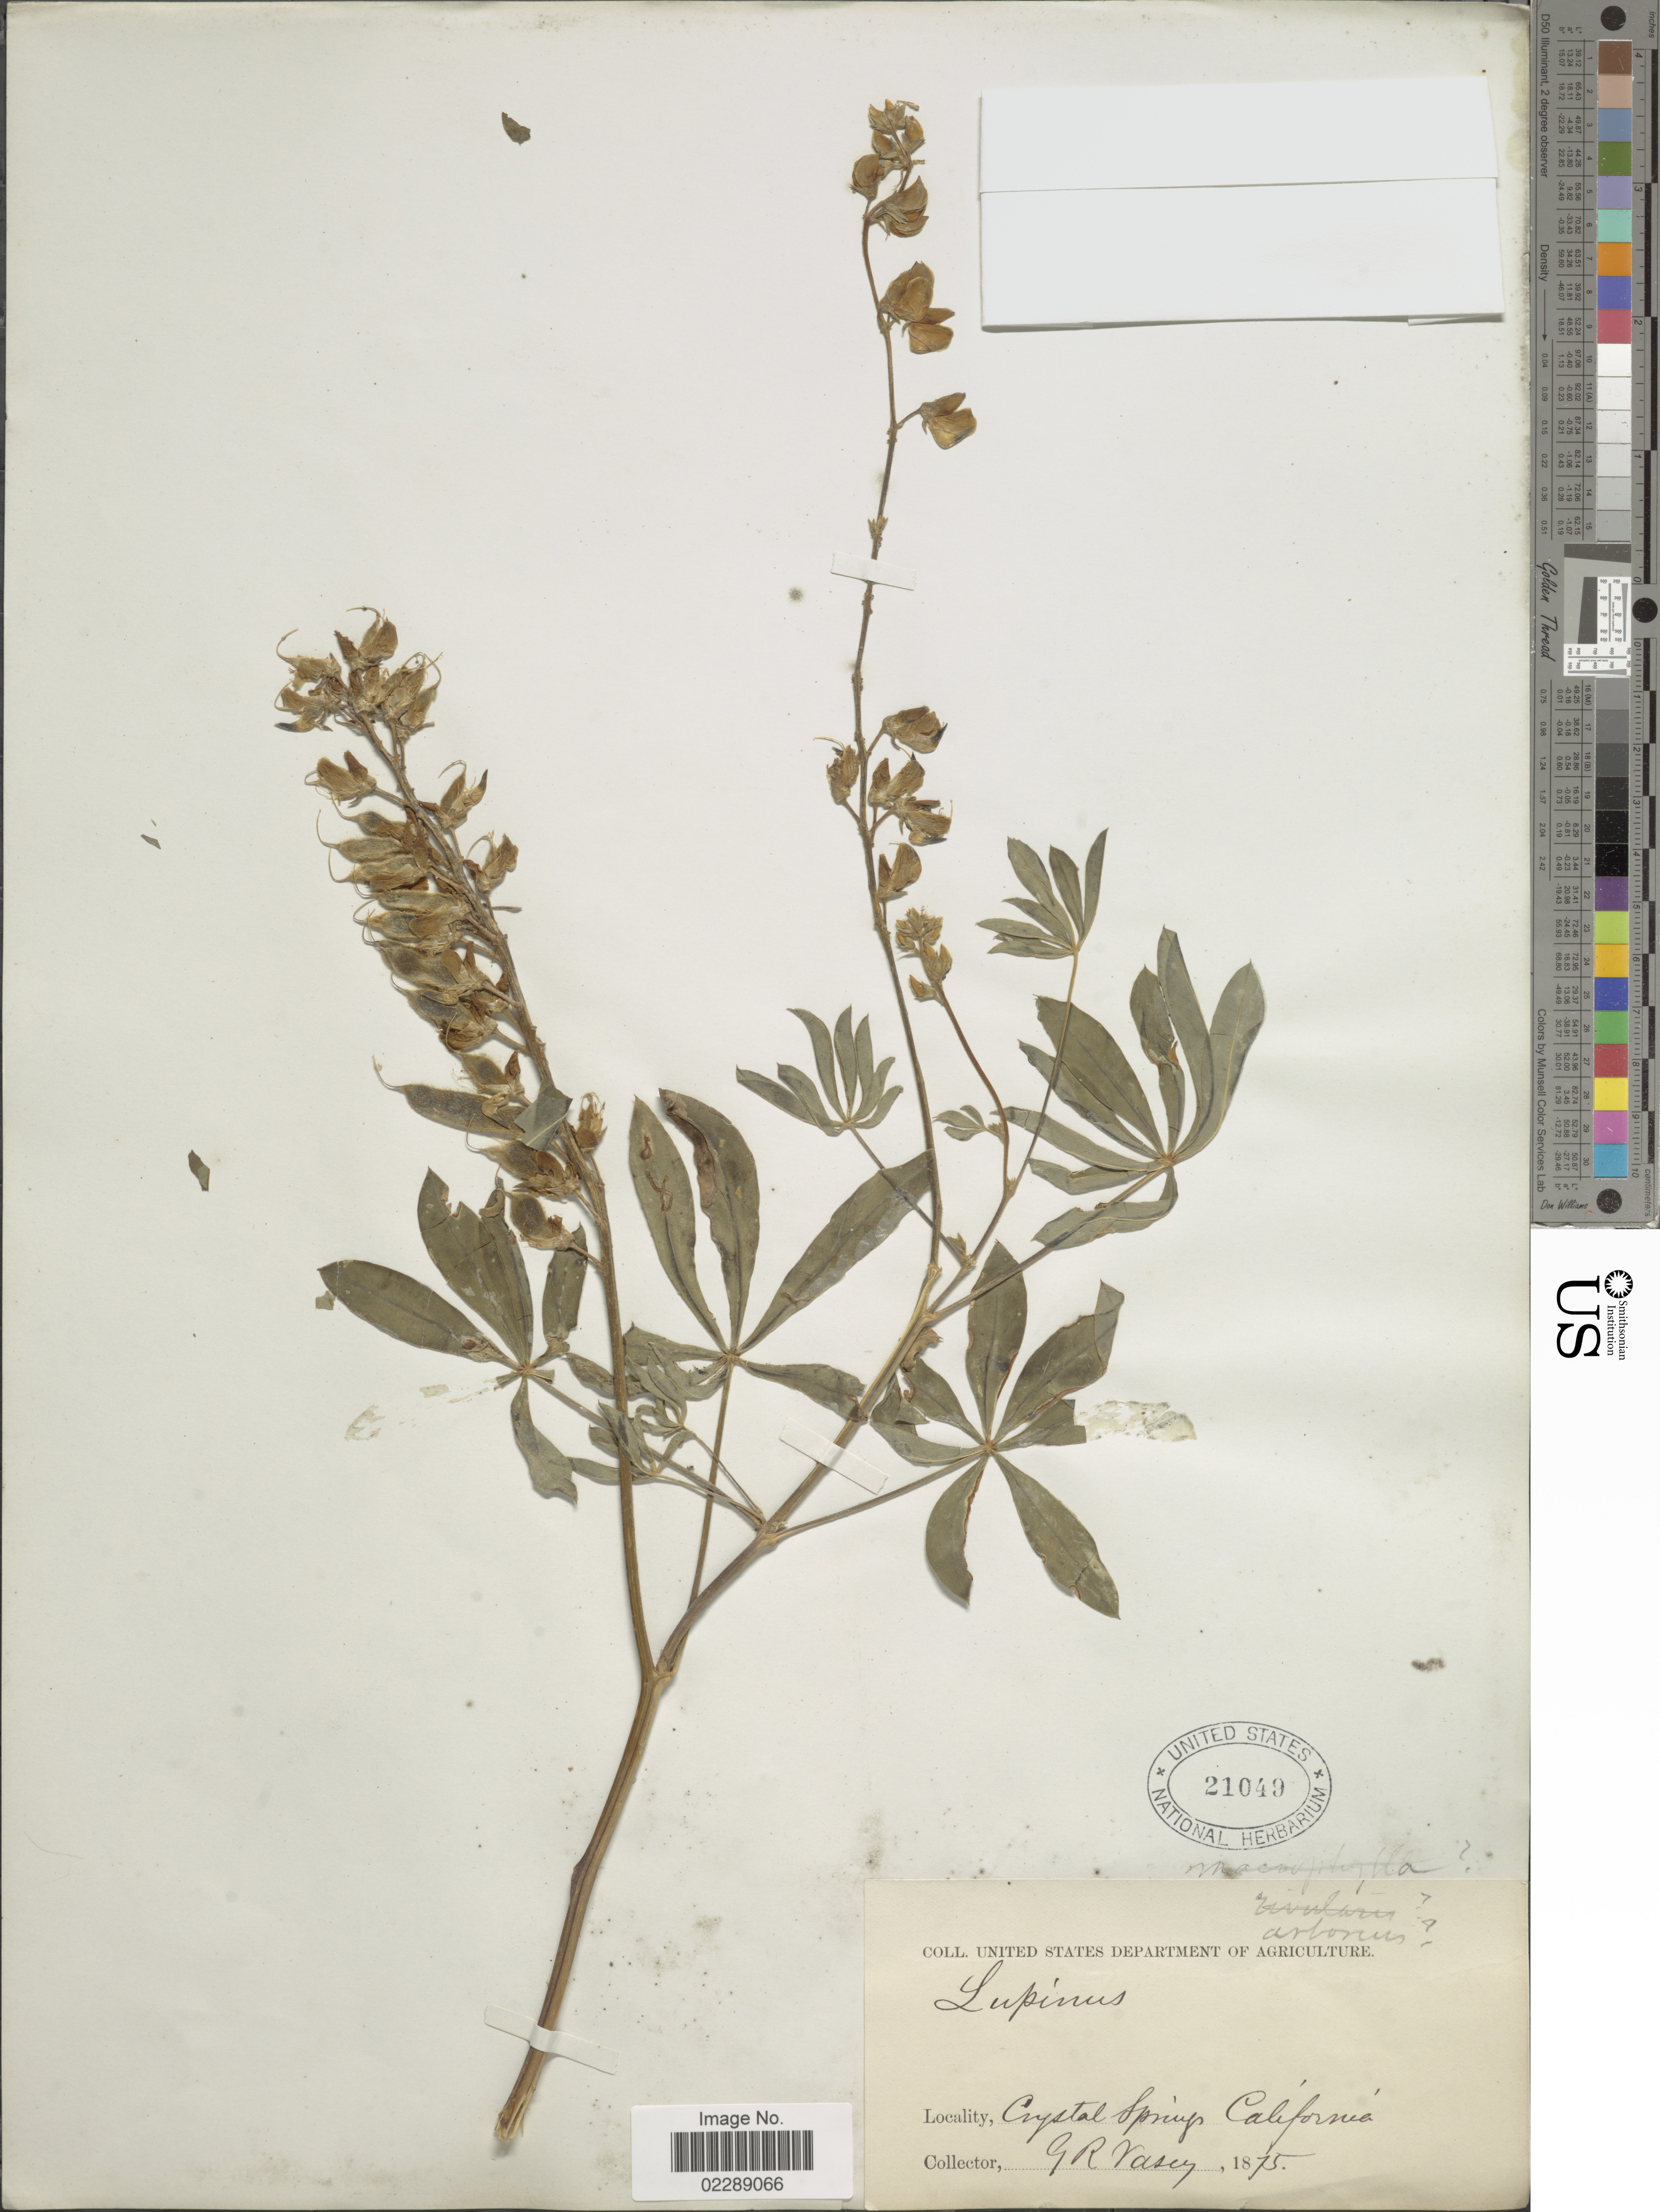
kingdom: Plantae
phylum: Tracheophyta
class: Magnoliopsida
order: Fabales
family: Fabaceae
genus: Lupinus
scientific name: Lupinus sp.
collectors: G. R. Vasey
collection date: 1875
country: United States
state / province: California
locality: Crystal Springs, California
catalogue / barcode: US 21049